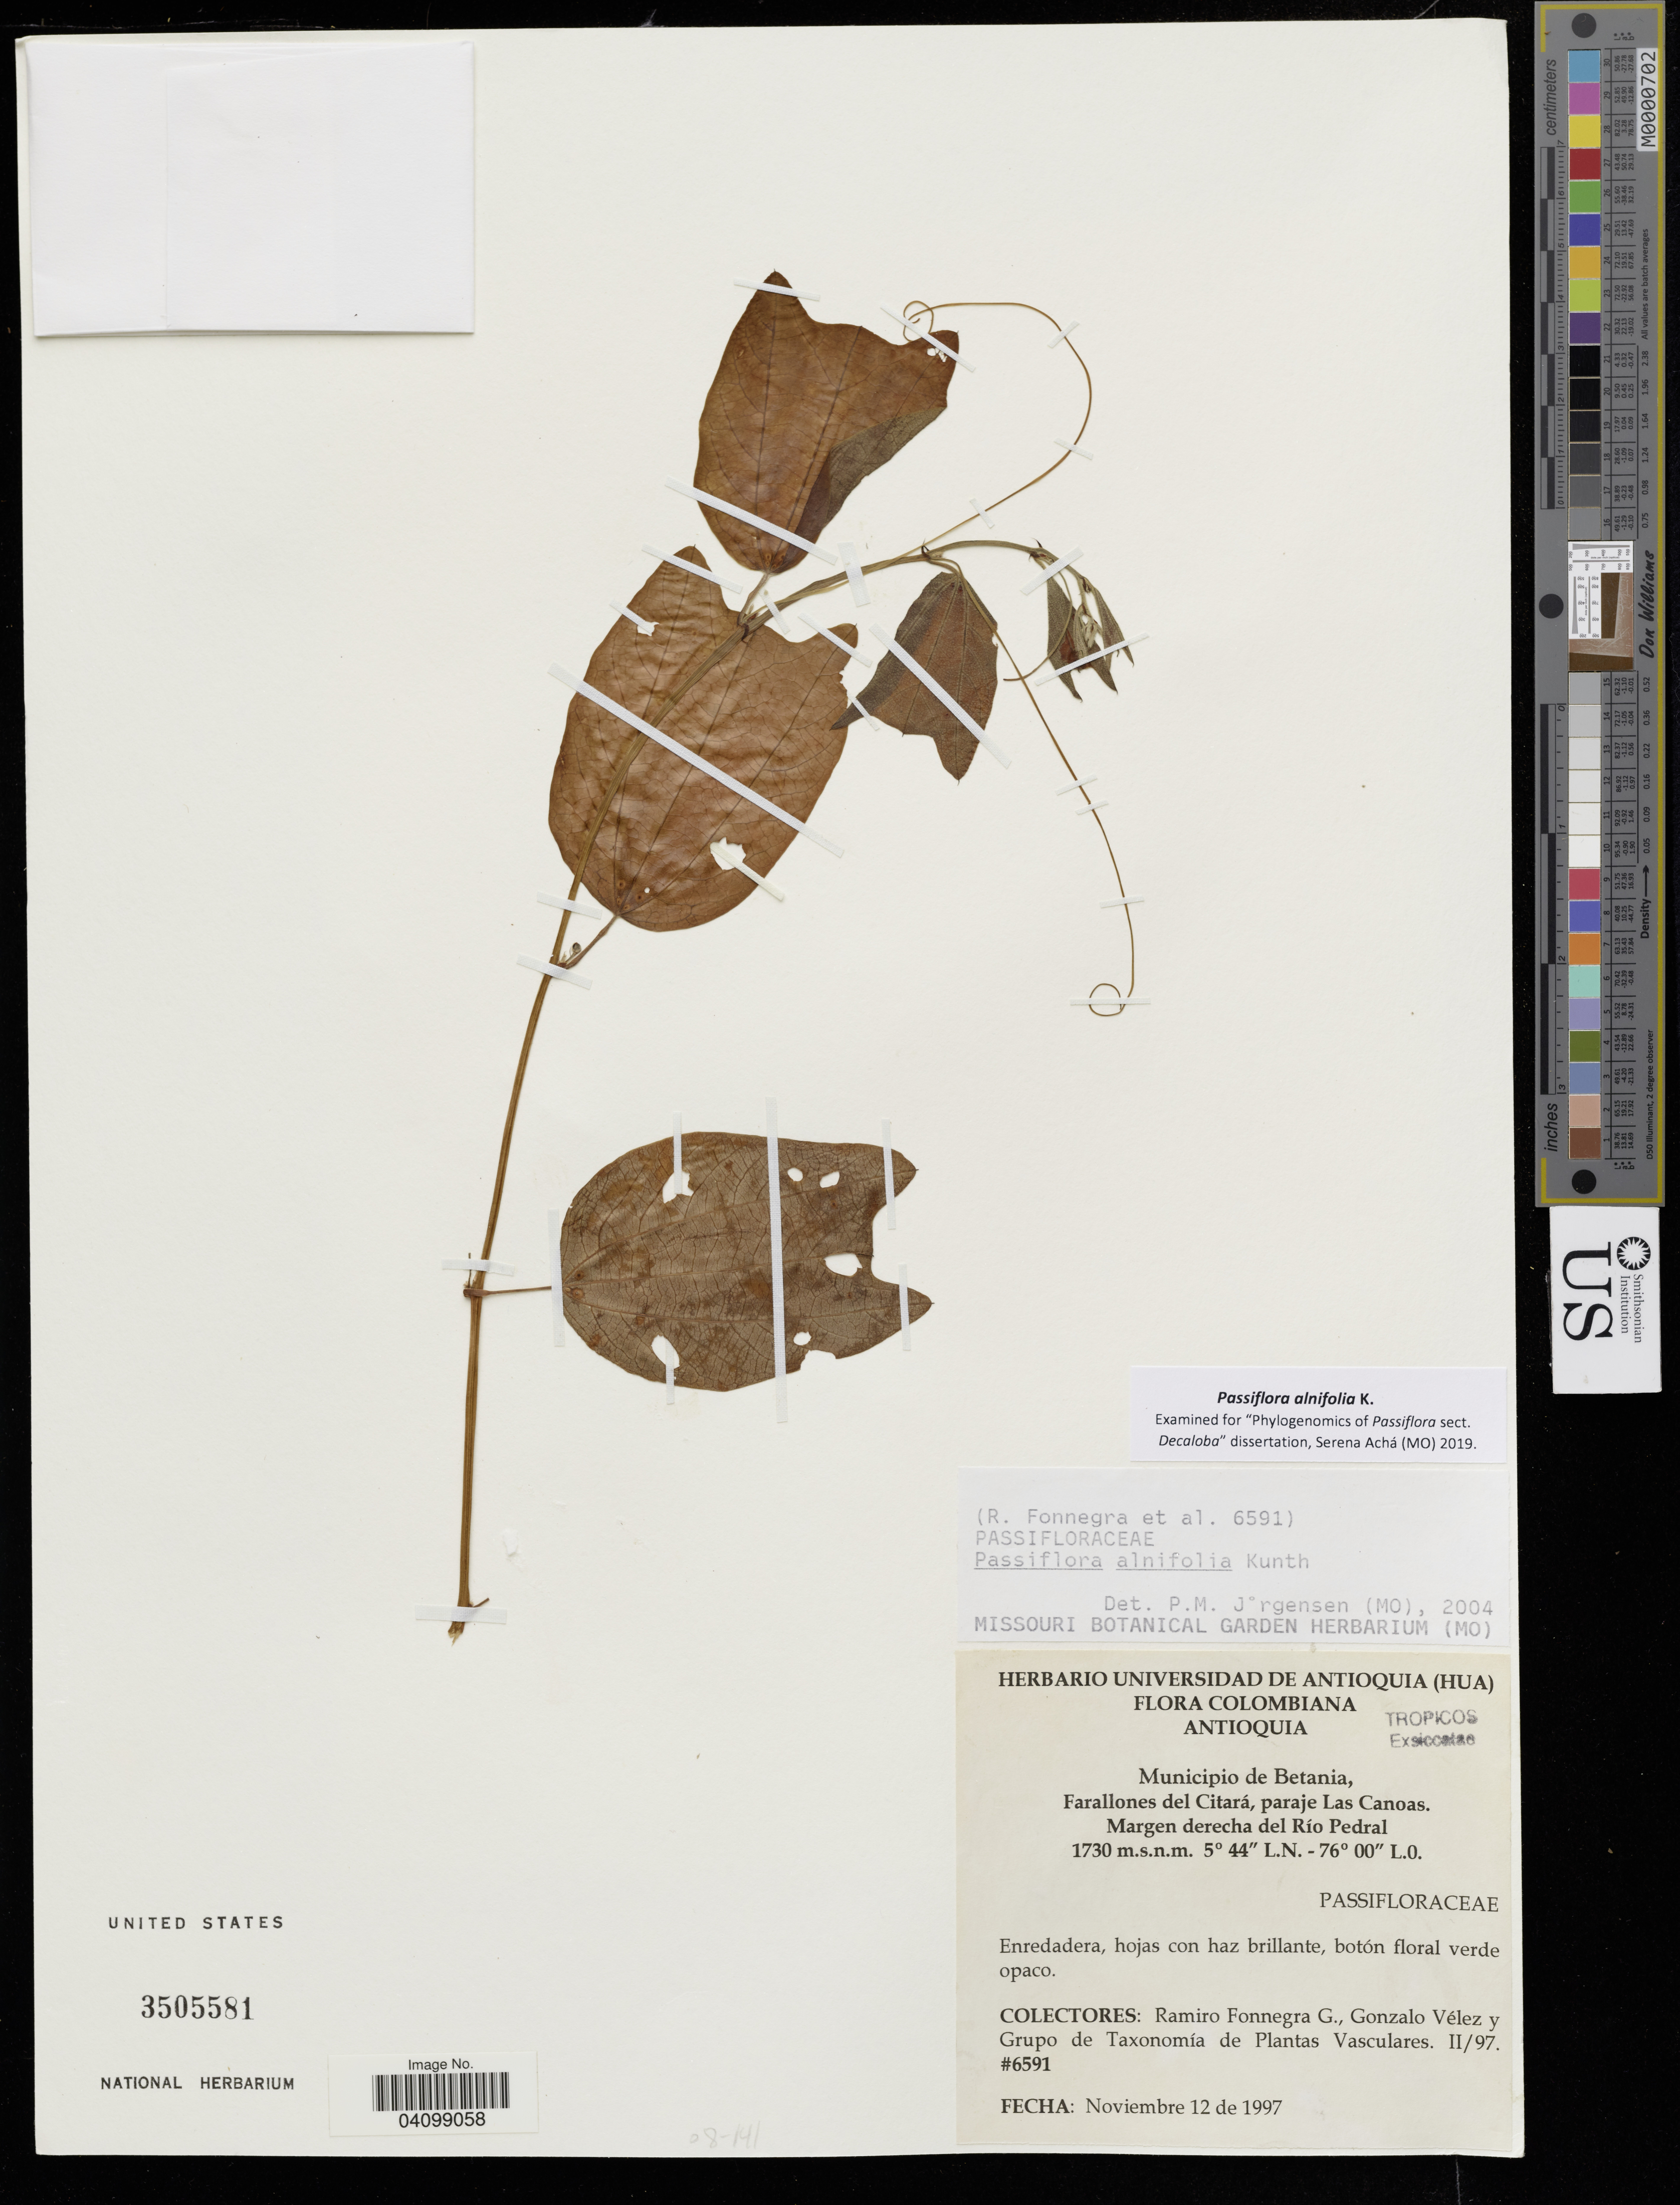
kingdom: Plantae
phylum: Tracheophyta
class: Magnoliopsida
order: Malpighiales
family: Passifloraceae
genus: Passiflora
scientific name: Passiflora alnifolia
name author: Kunth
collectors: R. Fonnegra G., G. Velez & Grupo de Taxonomía de Plantas Vasculares II/97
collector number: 6591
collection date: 1997-11-12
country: Colombia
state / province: Antioquia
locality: Municipio de Betania, Farallones del Citará, paraje Las Canoas. Margen derecha del Río Pedral.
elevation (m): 1730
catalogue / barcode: US 3505581